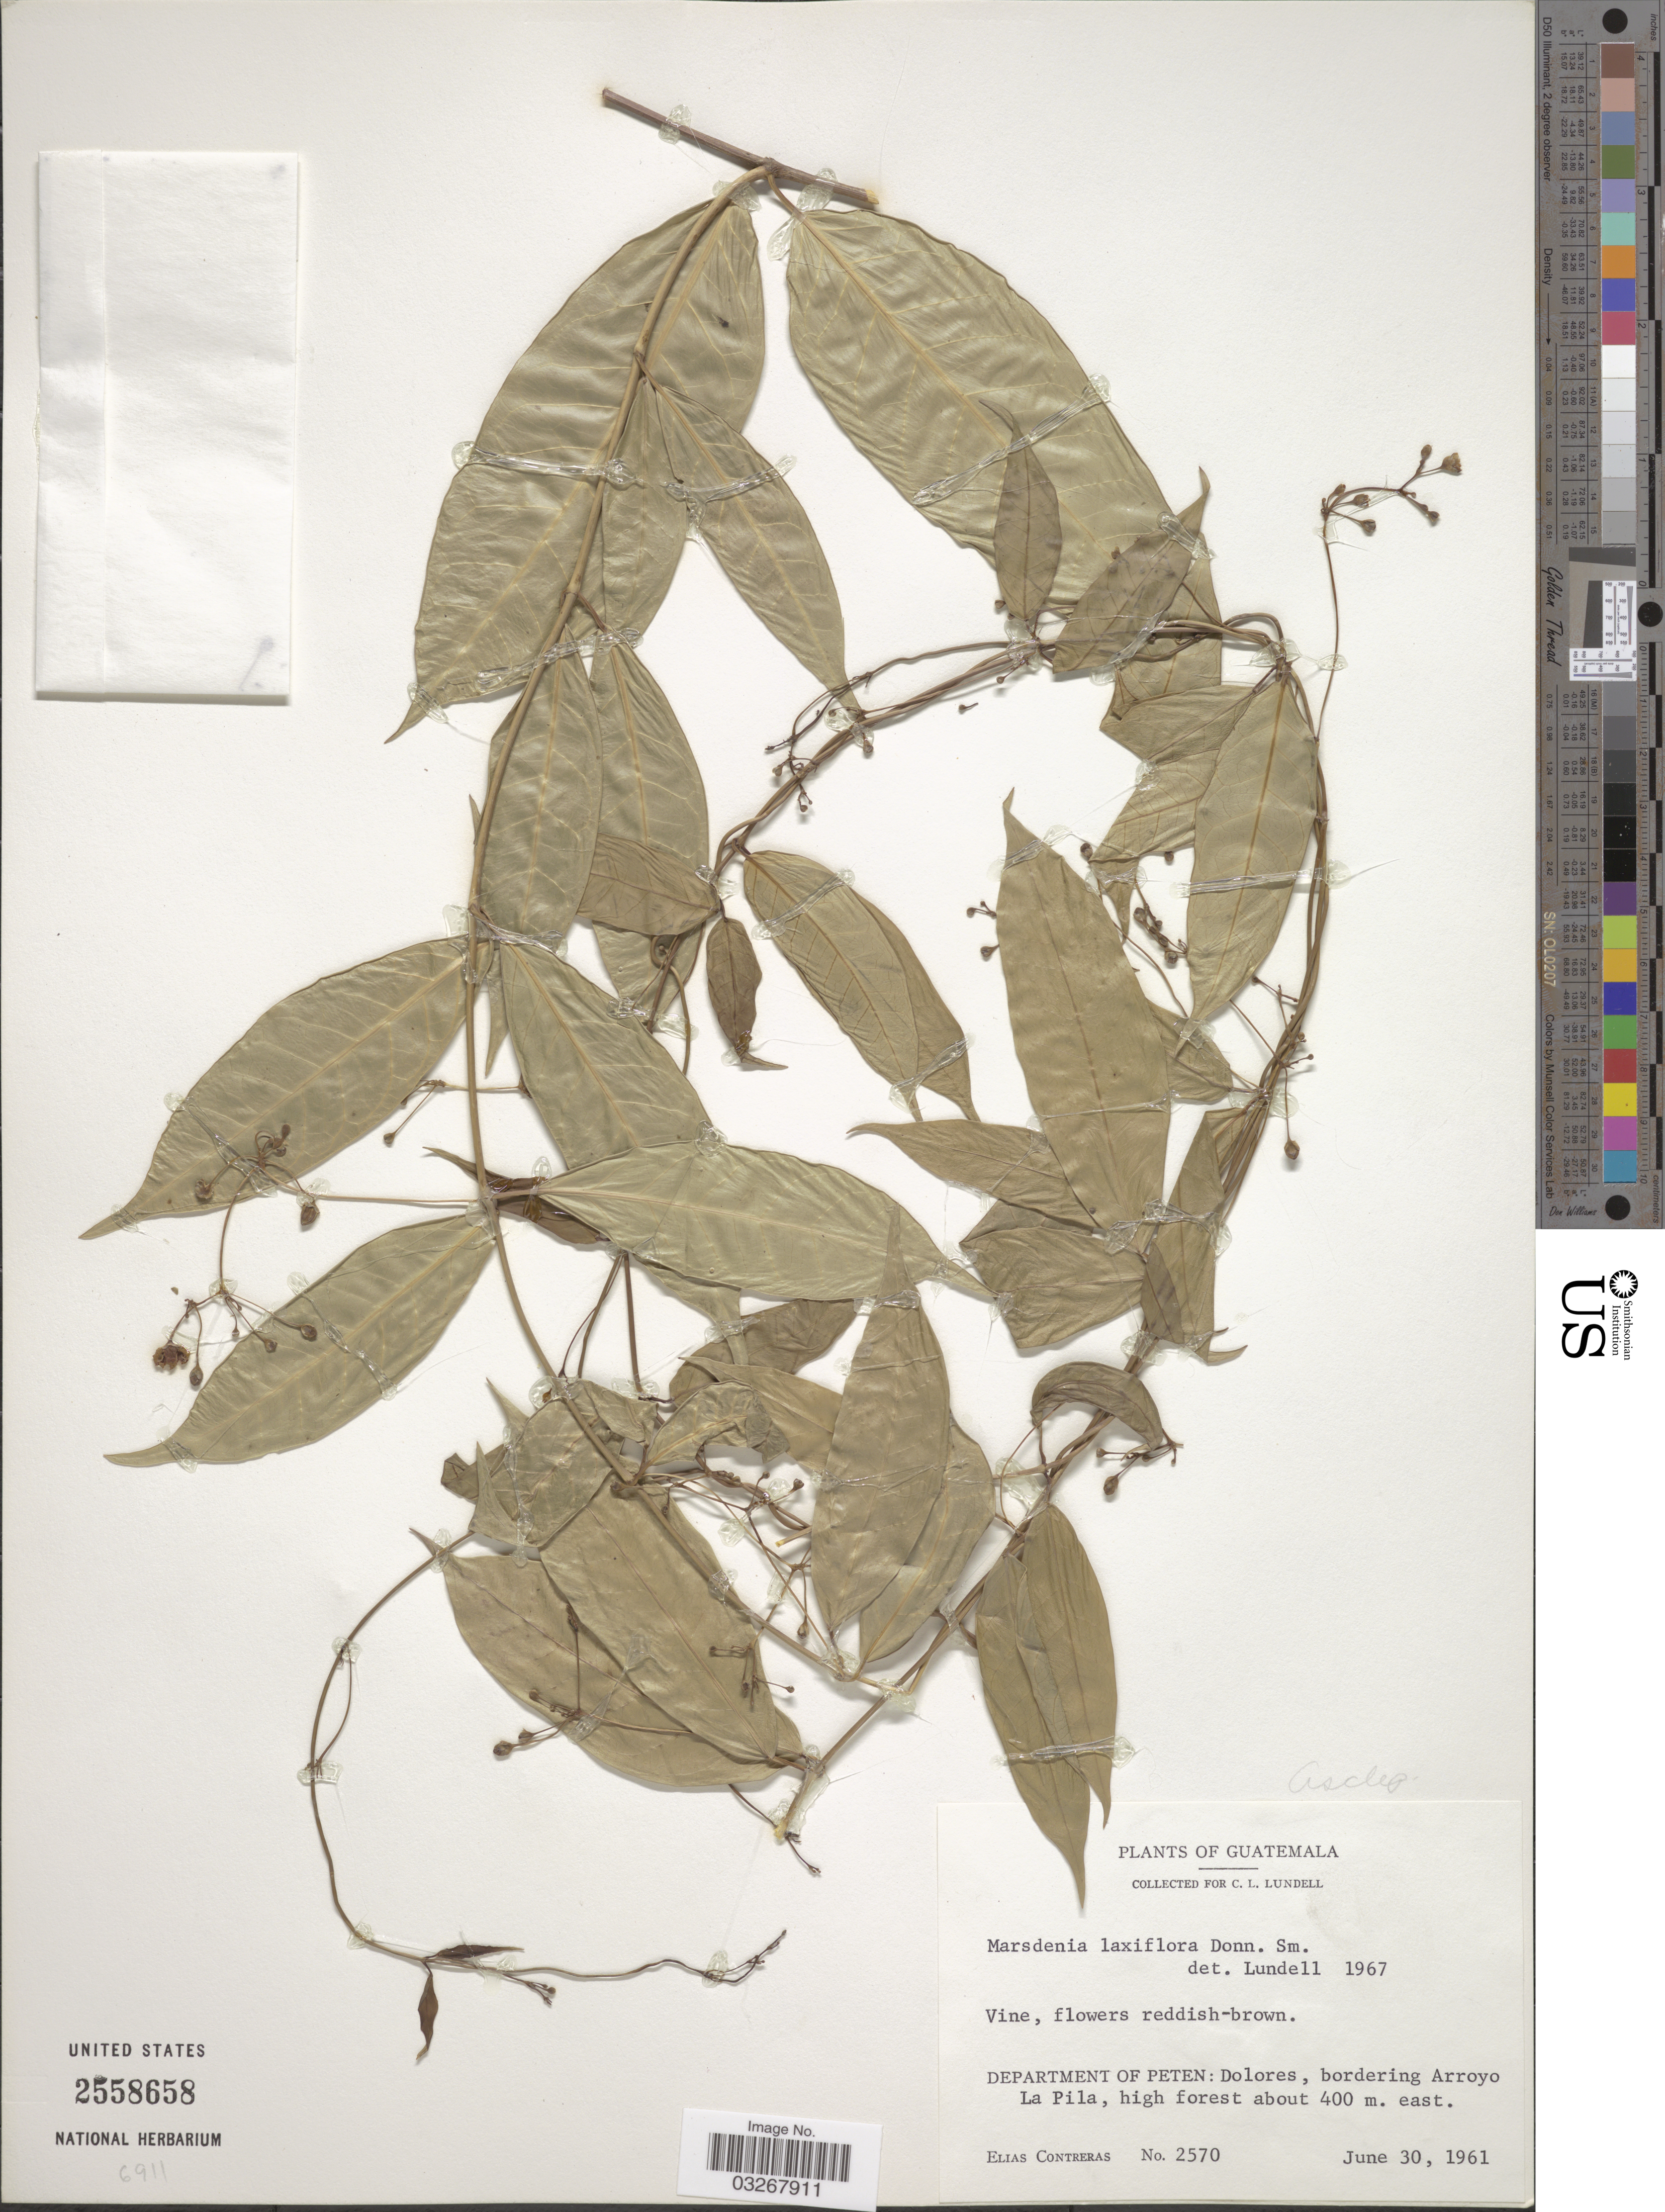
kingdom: Plantae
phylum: Tracheophyta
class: Magnoliopsida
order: Gentianales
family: Apocynaceae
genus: Marsdenia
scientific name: Marsdenia laxiflora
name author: Donn. Sm.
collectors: E. Contreras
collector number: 2570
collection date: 1961-06-30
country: Guatemala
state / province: El Petén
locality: Department of Peten: Dolores, bordering Arroyo La Pila.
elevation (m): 400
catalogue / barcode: US 2558658